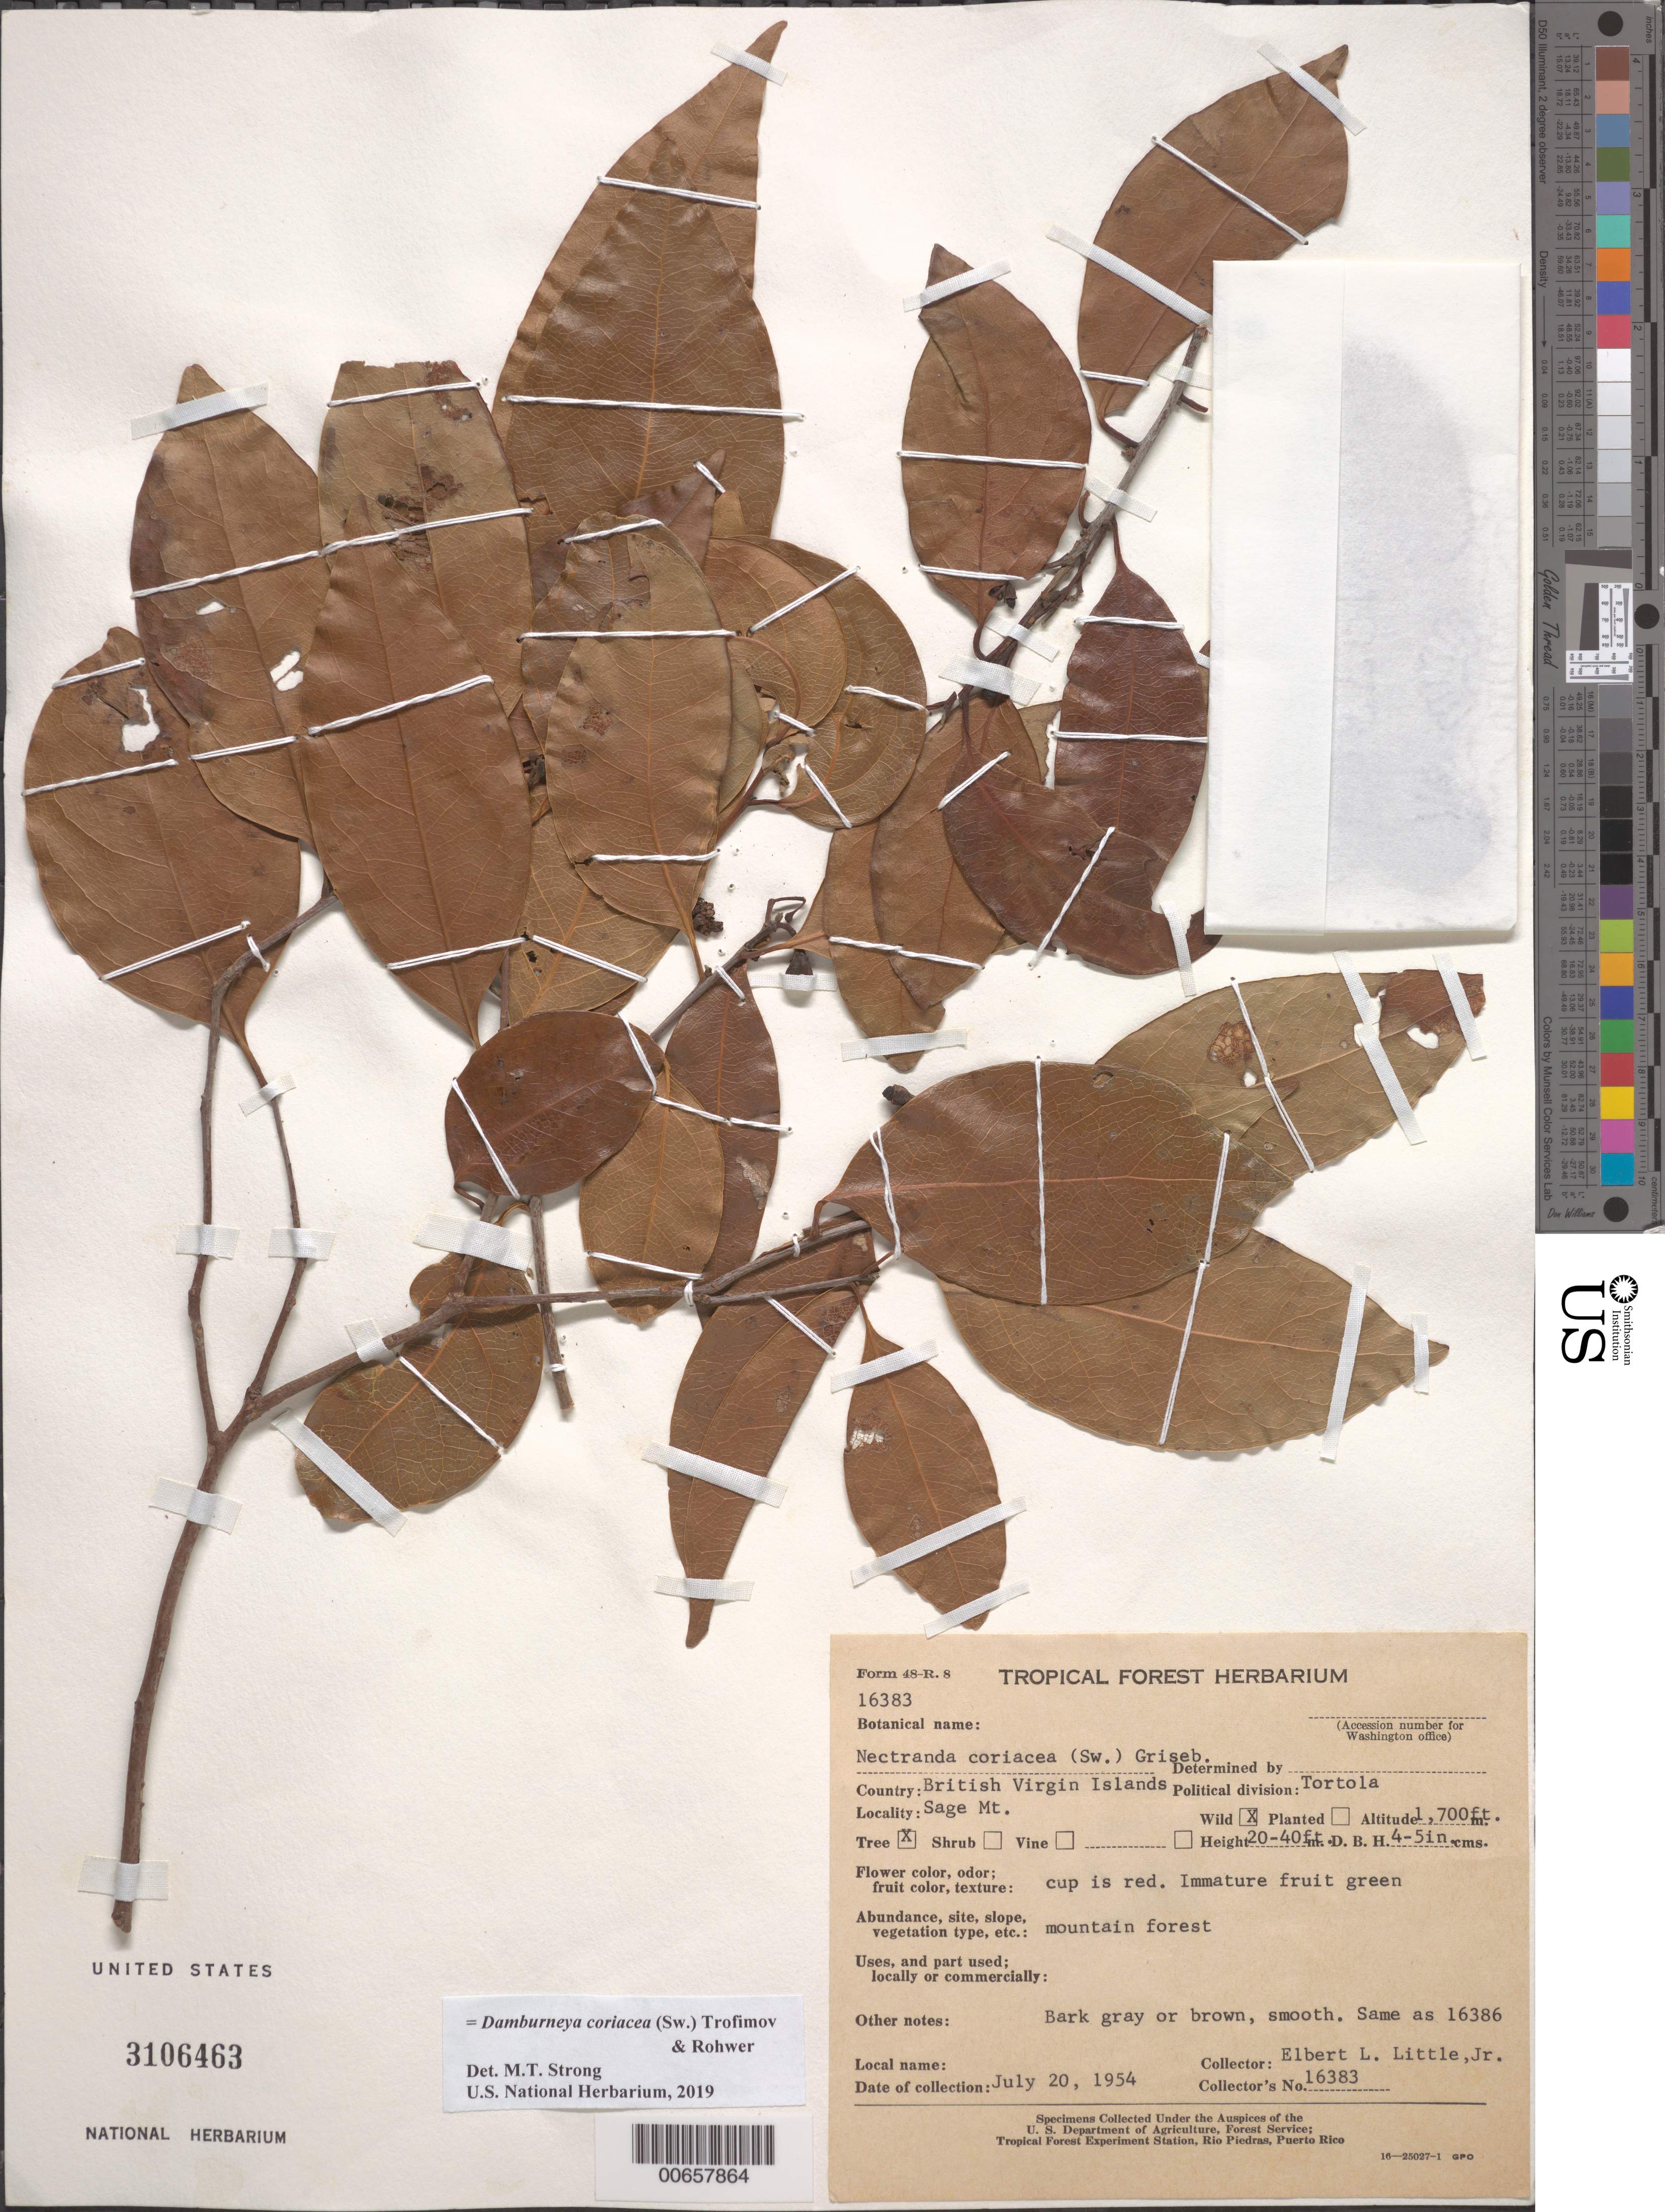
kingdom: Plantae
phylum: Tracheophyta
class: Magnoliopsida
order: Laurales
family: Lauraceae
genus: Damburneya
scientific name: Damburneya coriacea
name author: (Sw.) Trofimov & Rohwer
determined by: Strong, M. T., (US), Smithsonian Institution - National Museum of Natural History (UNITED STATES)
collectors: E. L. Little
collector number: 16383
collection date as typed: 20 Jul 1954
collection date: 1954-07-20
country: British Virgin Islands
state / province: Tortola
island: Tortola Island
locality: Sage Mt.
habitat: Mountain Forest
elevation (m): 518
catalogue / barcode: US 3106463